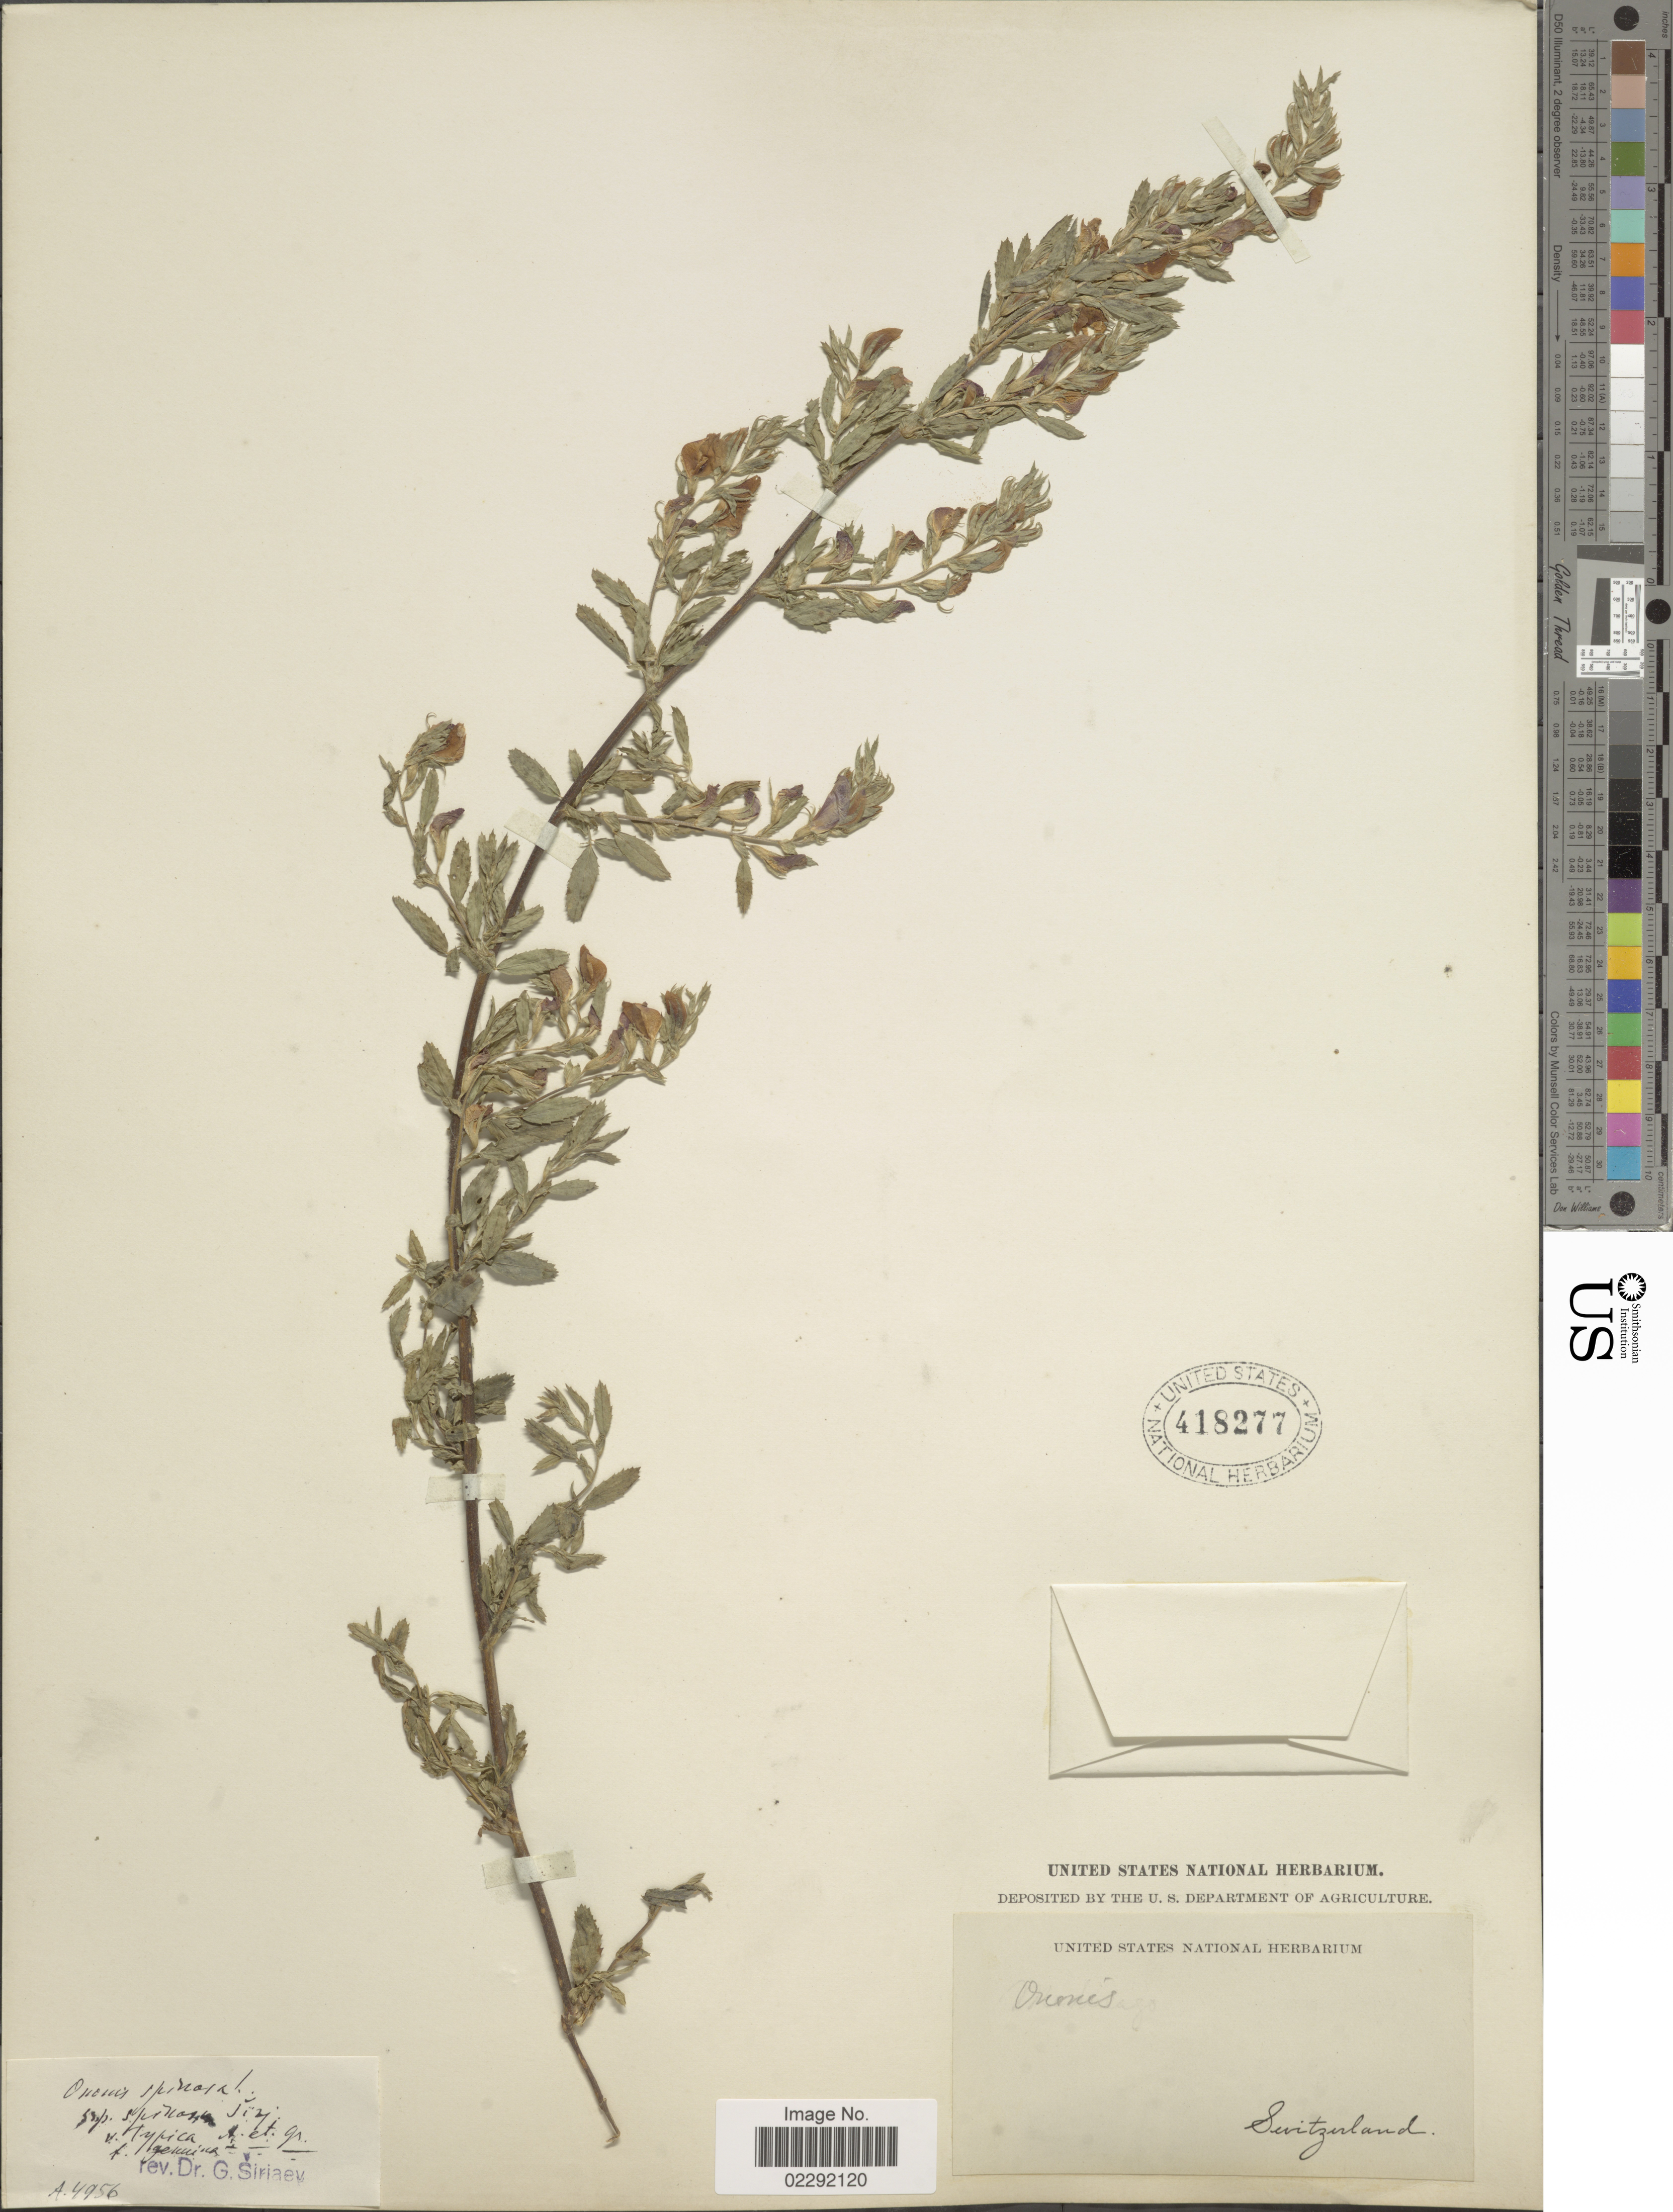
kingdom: Plantae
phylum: Tracheophyta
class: Magnoliopsida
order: Fabales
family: Fabaceae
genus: Ononis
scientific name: Ononis spinosa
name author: L.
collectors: U.S. National Herbarium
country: Switzerland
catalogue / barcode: US 418277